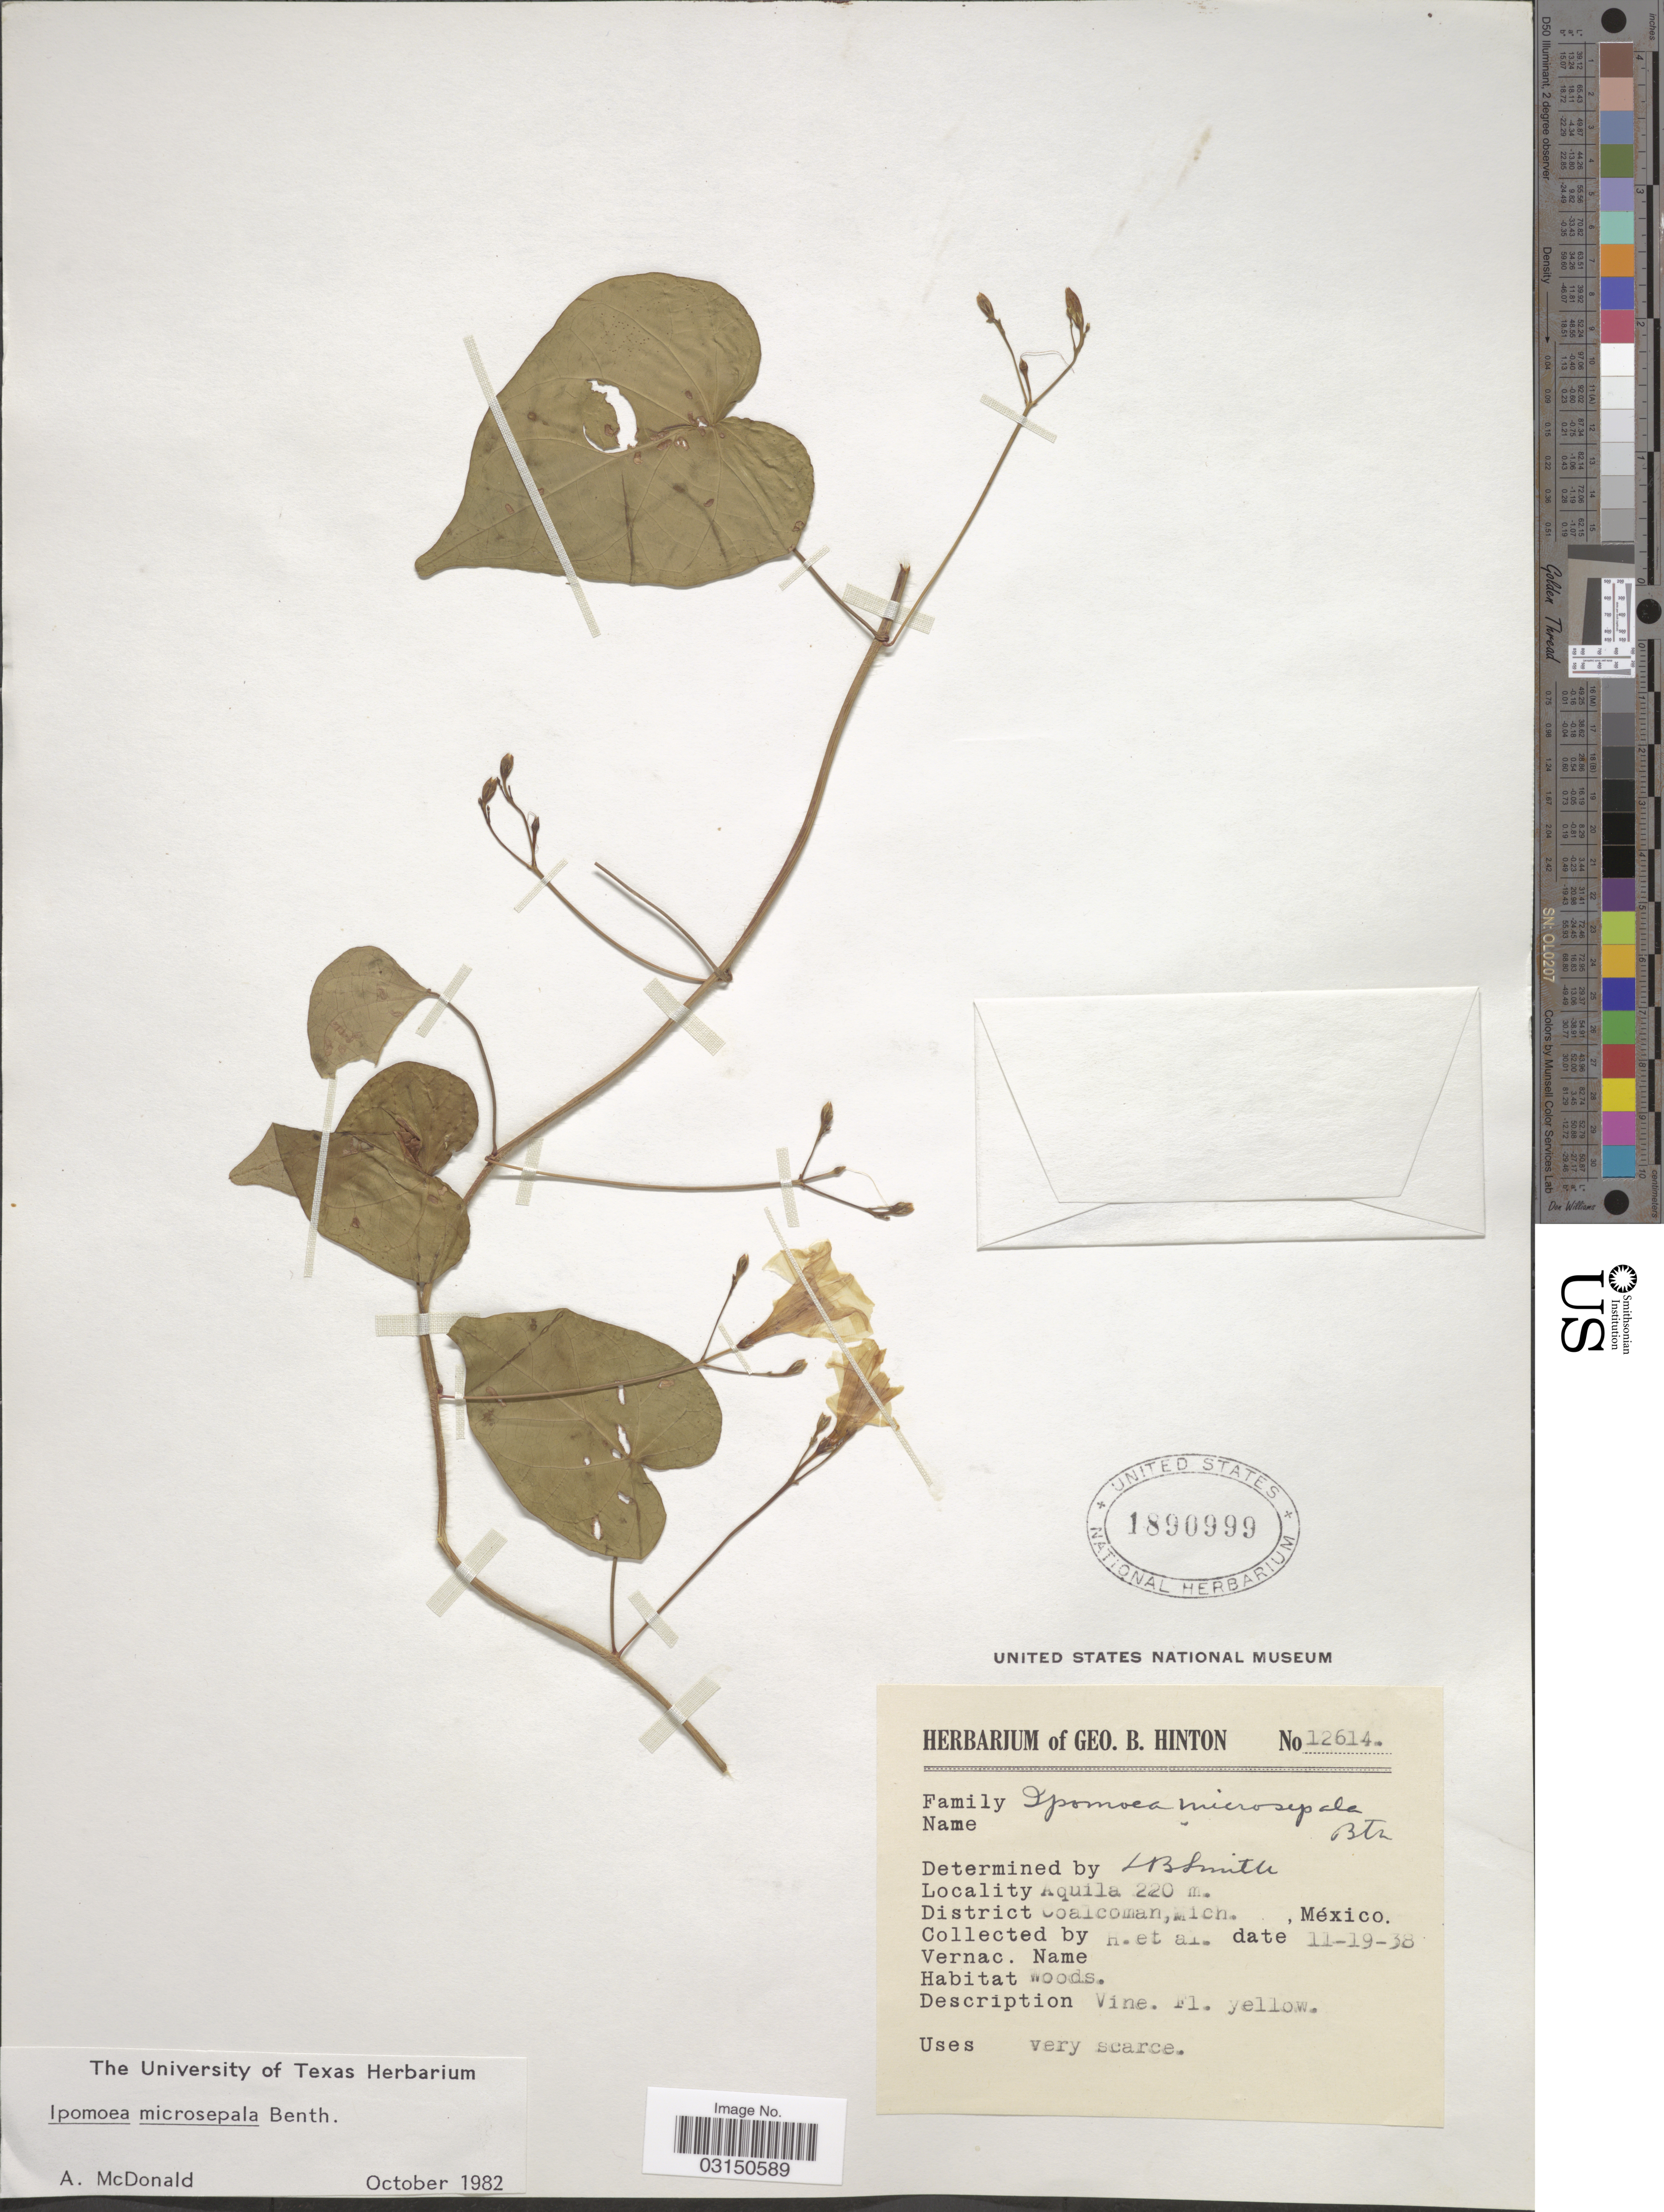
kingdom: Plantae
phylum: Tracheophyta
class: Magnoliopsida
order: Solanales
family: Convolvulaceae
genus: Ipomoea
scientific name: Ipomoea microsepala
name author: Benth.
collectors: G. B. Hinton & et al.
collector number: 12614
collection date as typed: Transcribed d/m/y: 19/11/38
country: Mexico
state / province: Michoacán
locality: Aquila. District Coalcoman.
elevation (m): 220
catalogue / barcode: US 1890999